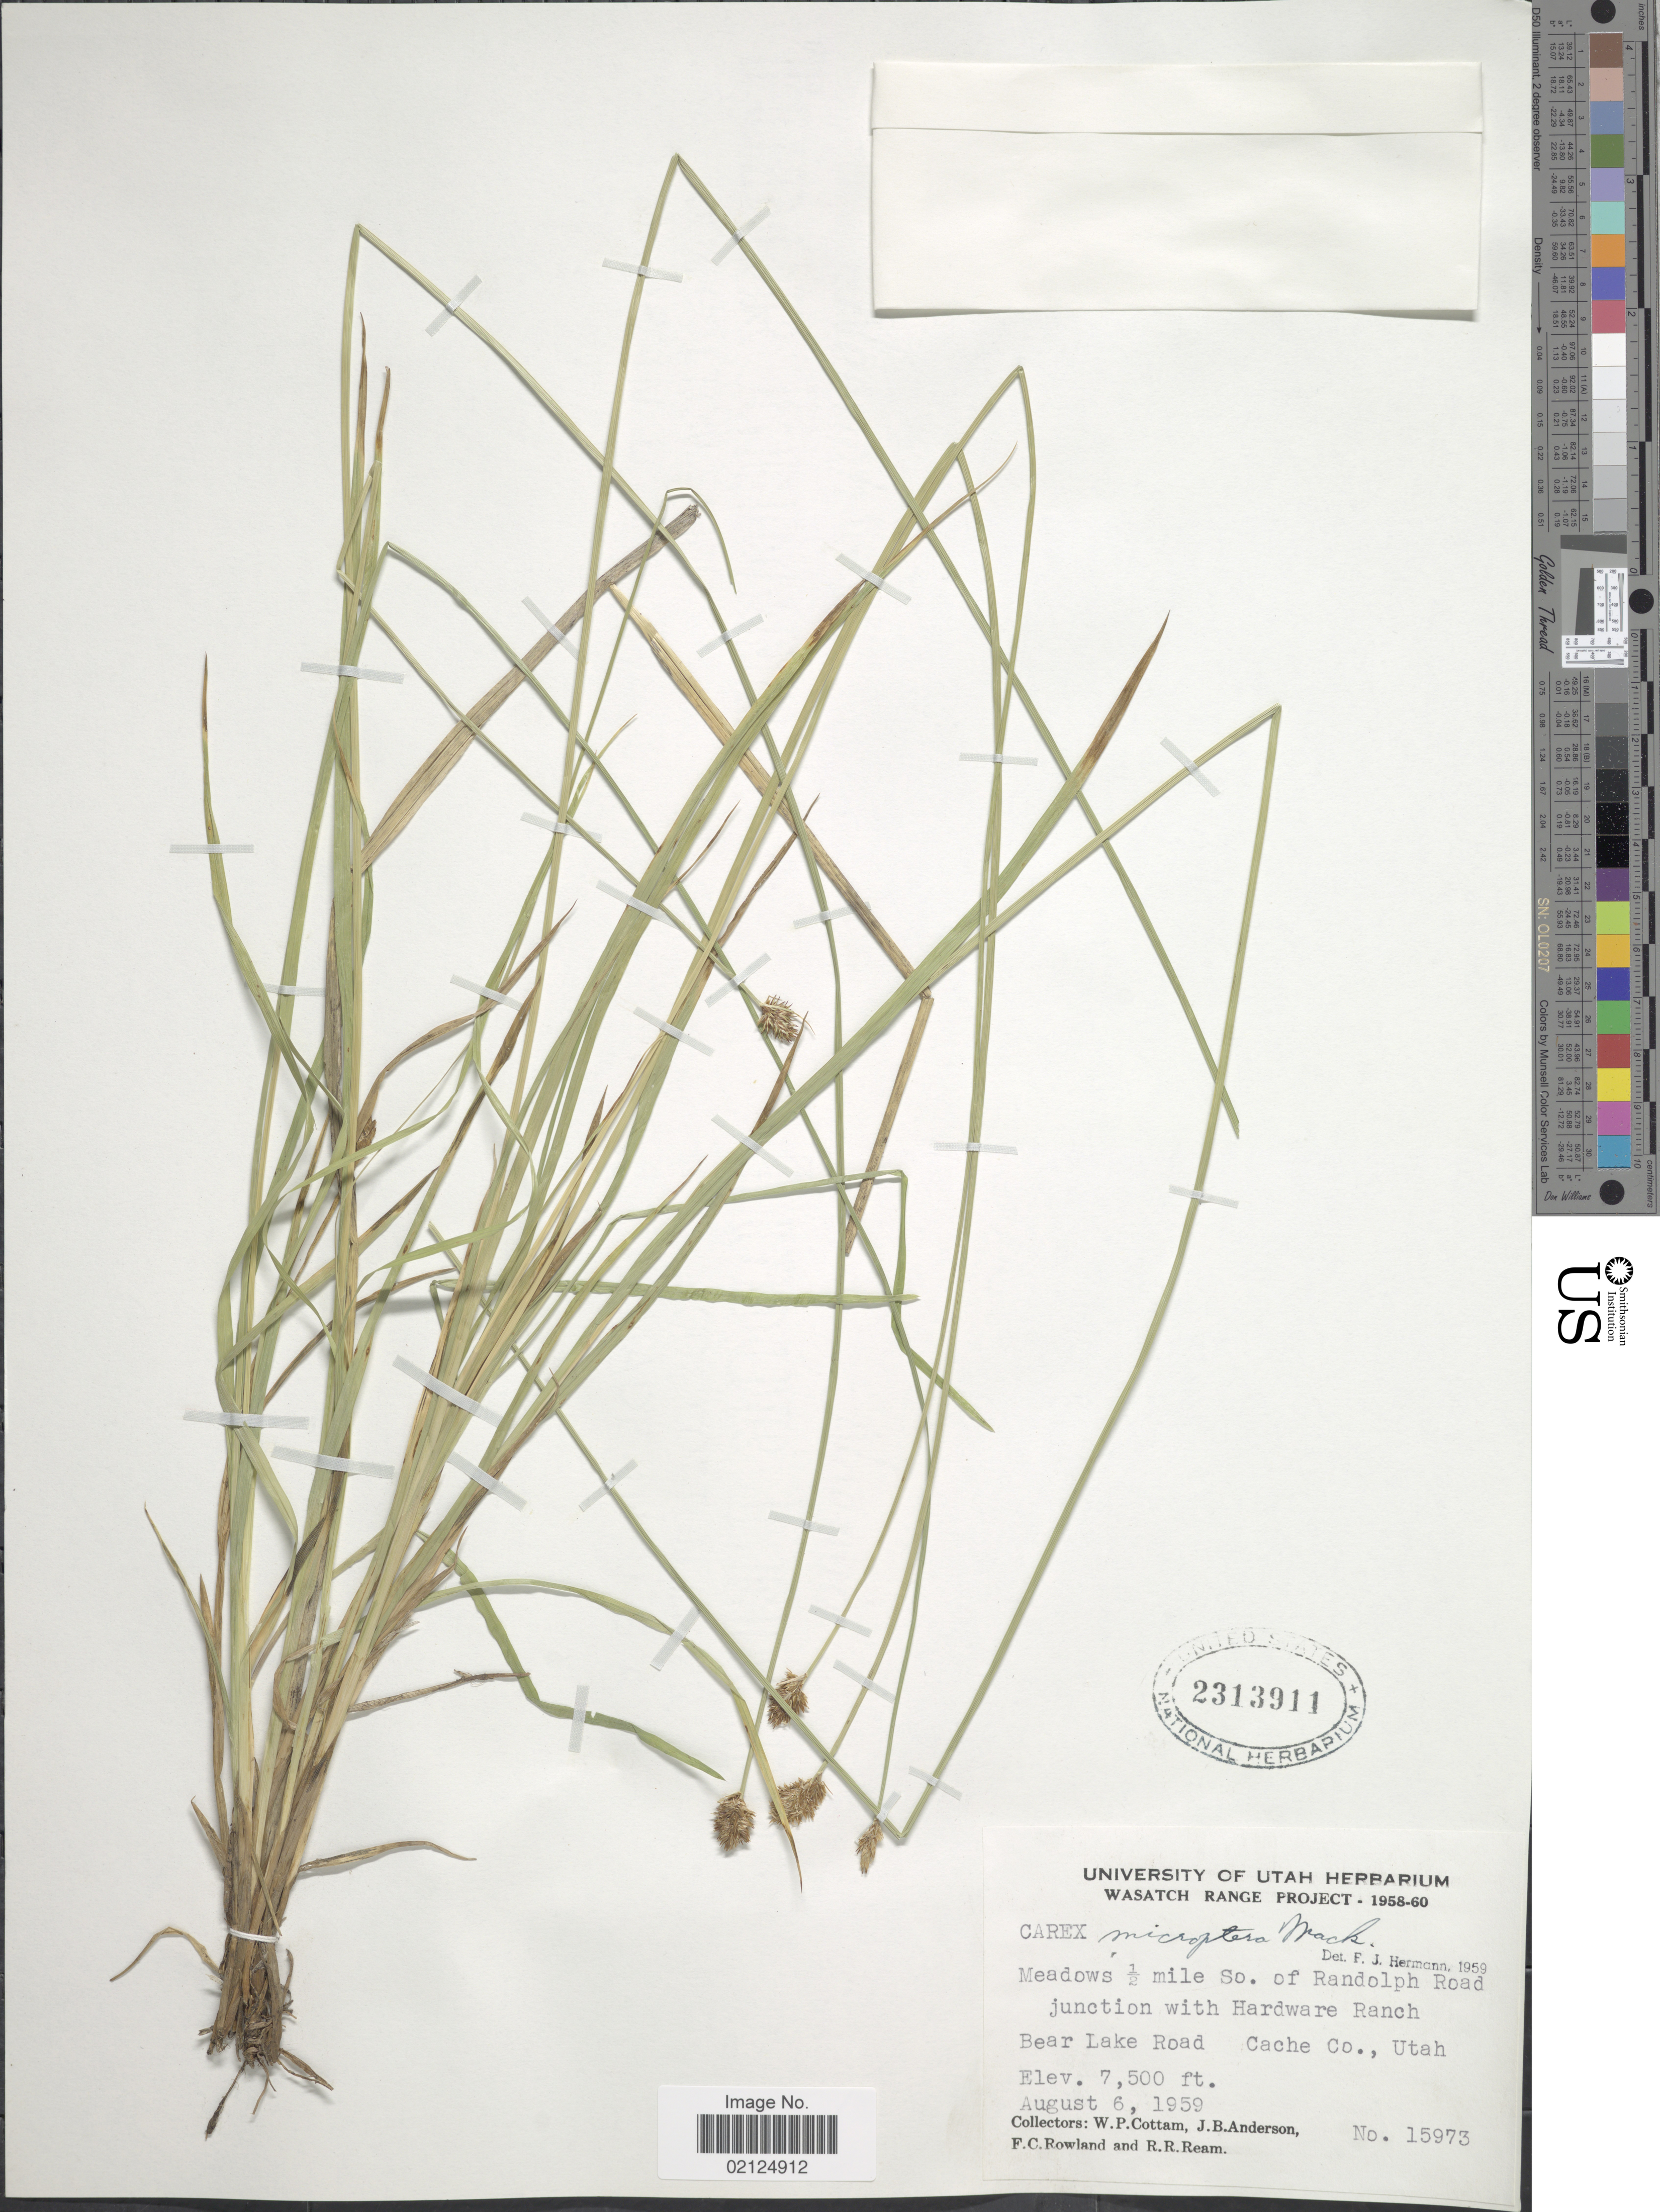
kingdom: Plantae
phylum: Tracheophyta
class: Liliopsida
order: Poales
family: Cyperaceae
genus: Carex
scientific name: Carex microptera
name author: Mack.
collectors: W. Cottam, J. B. Anderson, F. Rowland & R. Ream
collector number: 15973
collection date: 1959-08-06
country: United States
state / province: Utah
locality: Meadows 1/2 mile So. of Randolp Road junction with Hardware Ranch, bear Lake Road, Cache Co.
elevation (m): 2286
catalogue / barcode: US 2313911